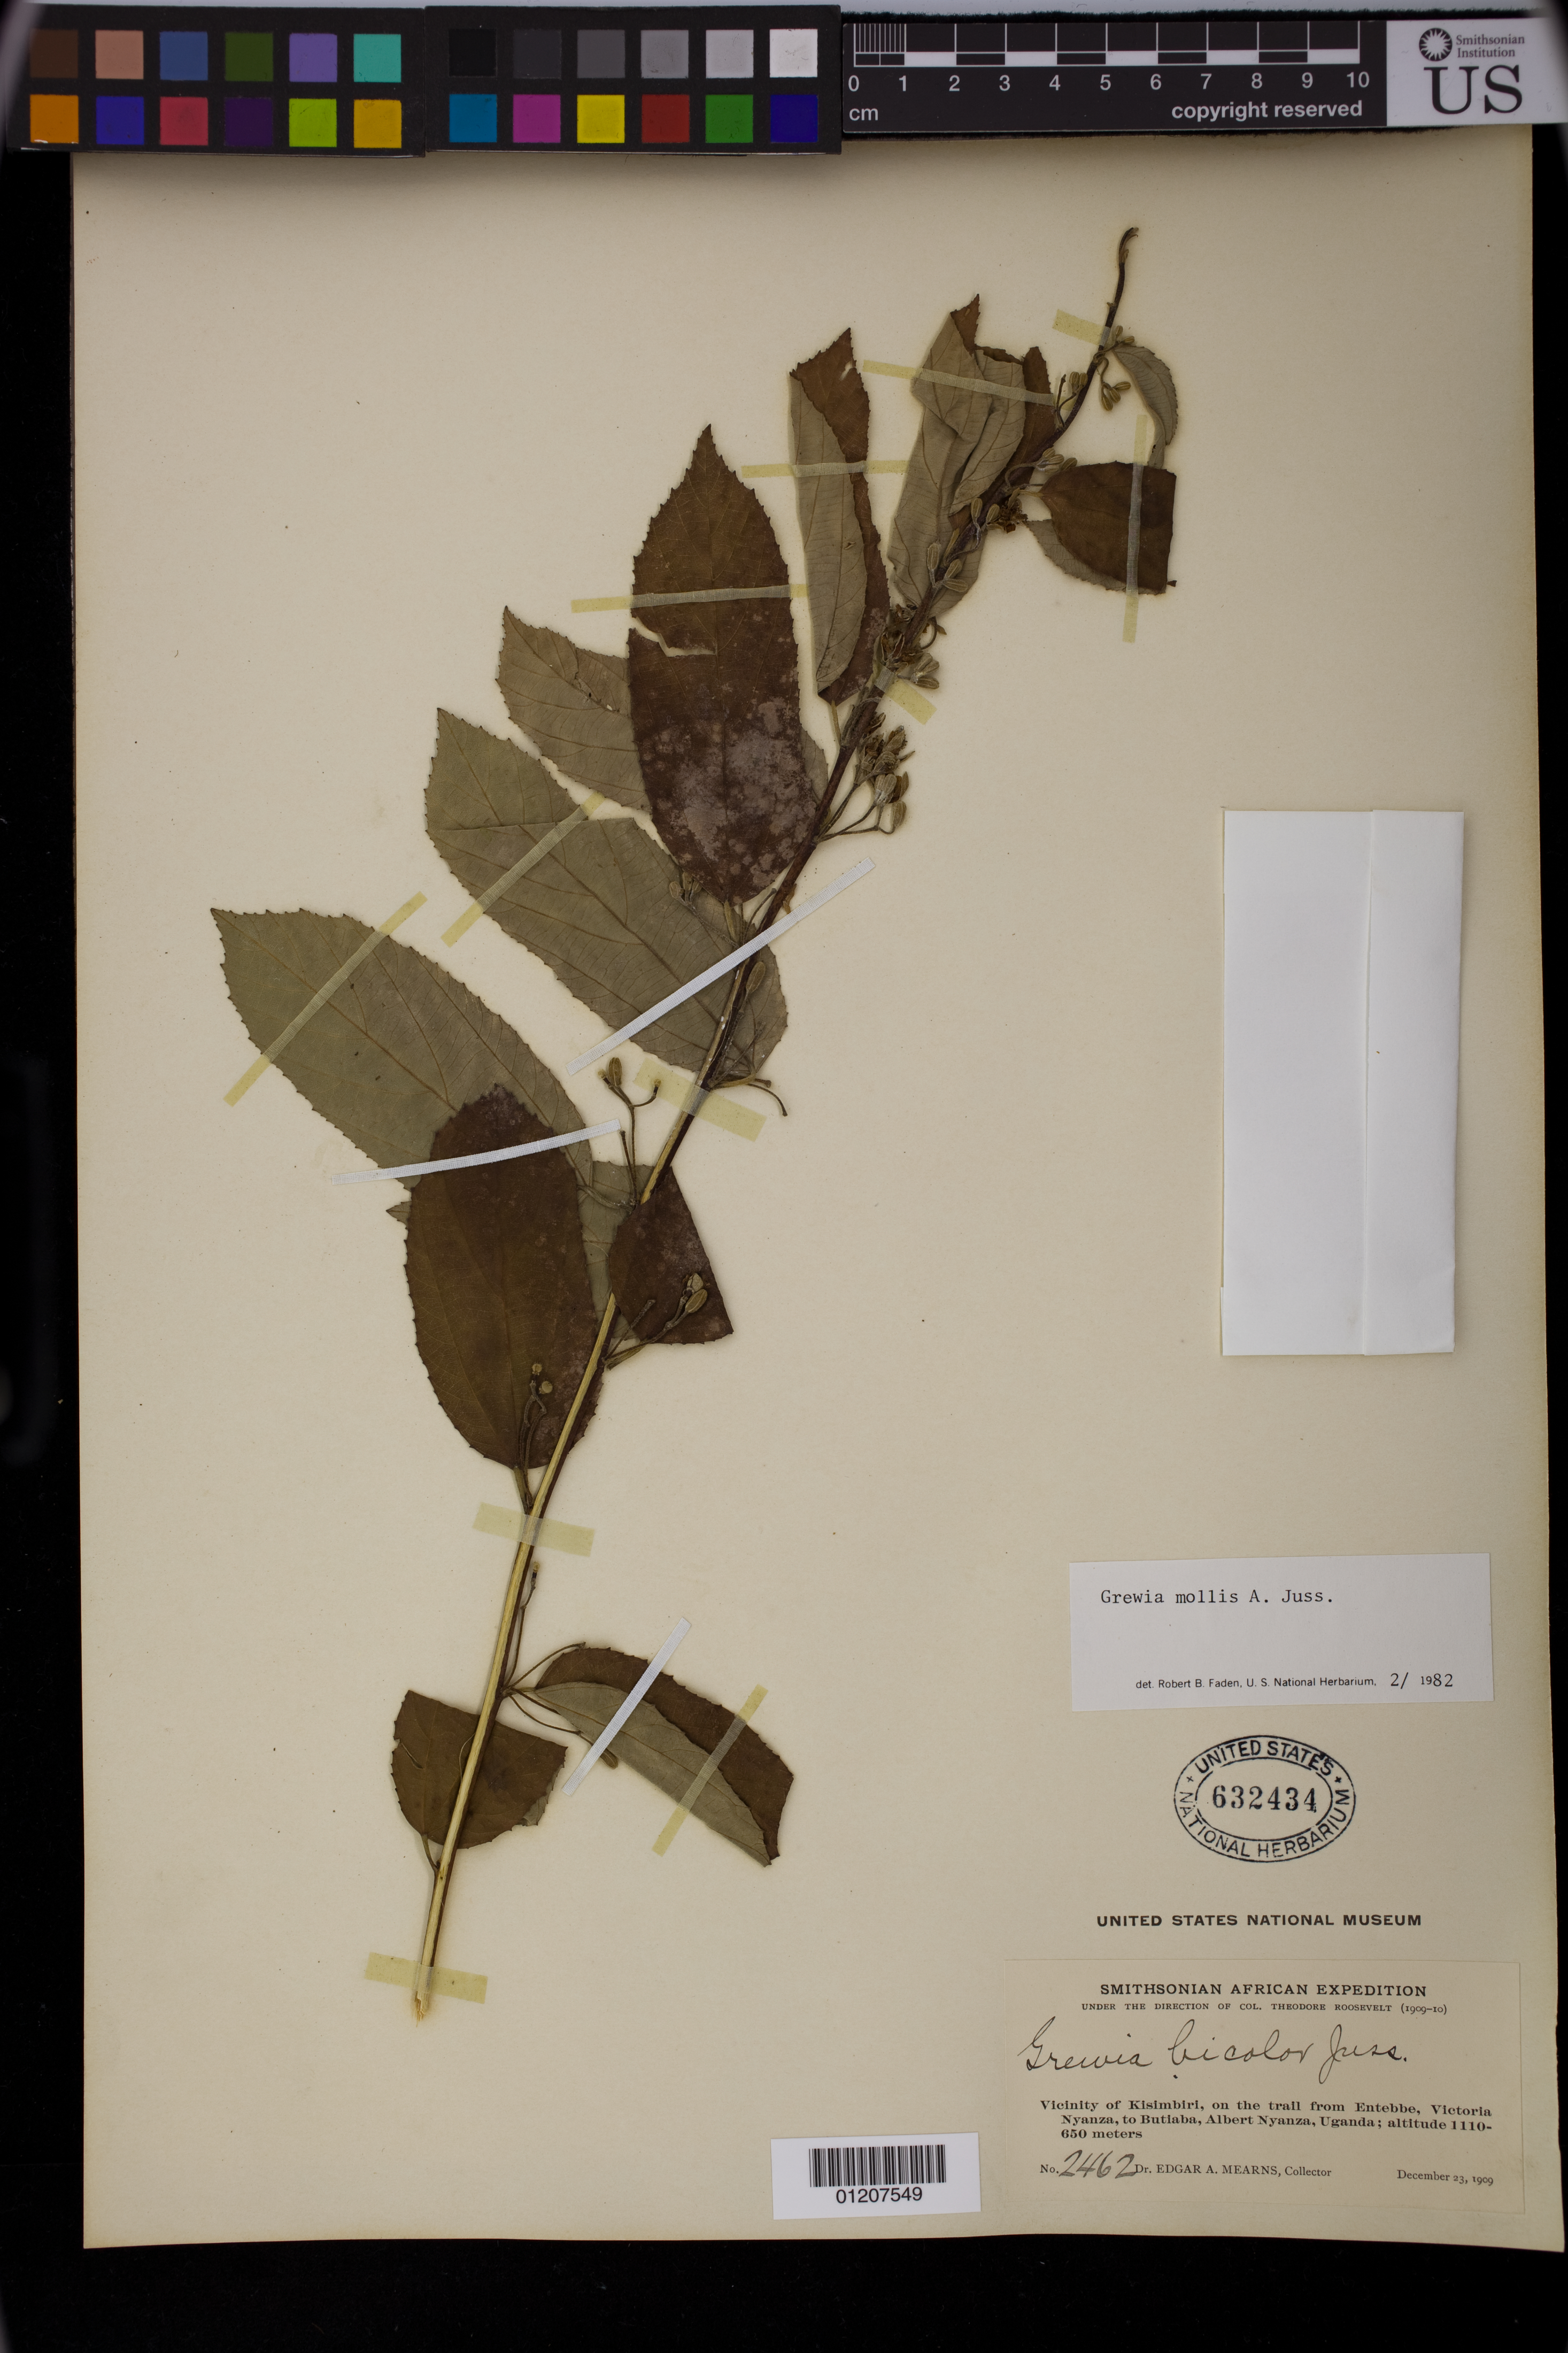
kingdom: Plantae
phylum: Tracheophyta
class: Magnoliopsida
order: Malvales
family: Malvaceae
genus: Grewia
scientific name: Grewia mollis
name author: Juss.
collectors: E. A. Mearns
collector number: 2462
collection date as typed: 23 Dec 1909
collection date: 1909-12-23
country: Uganda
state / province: Central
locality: Vicinity of Kisimbiri, on the trail from Entebbe, Victoria Nyanza, to Butlaba, Albert Nyanza, Uganda.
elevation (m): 650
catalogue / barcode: US 632434